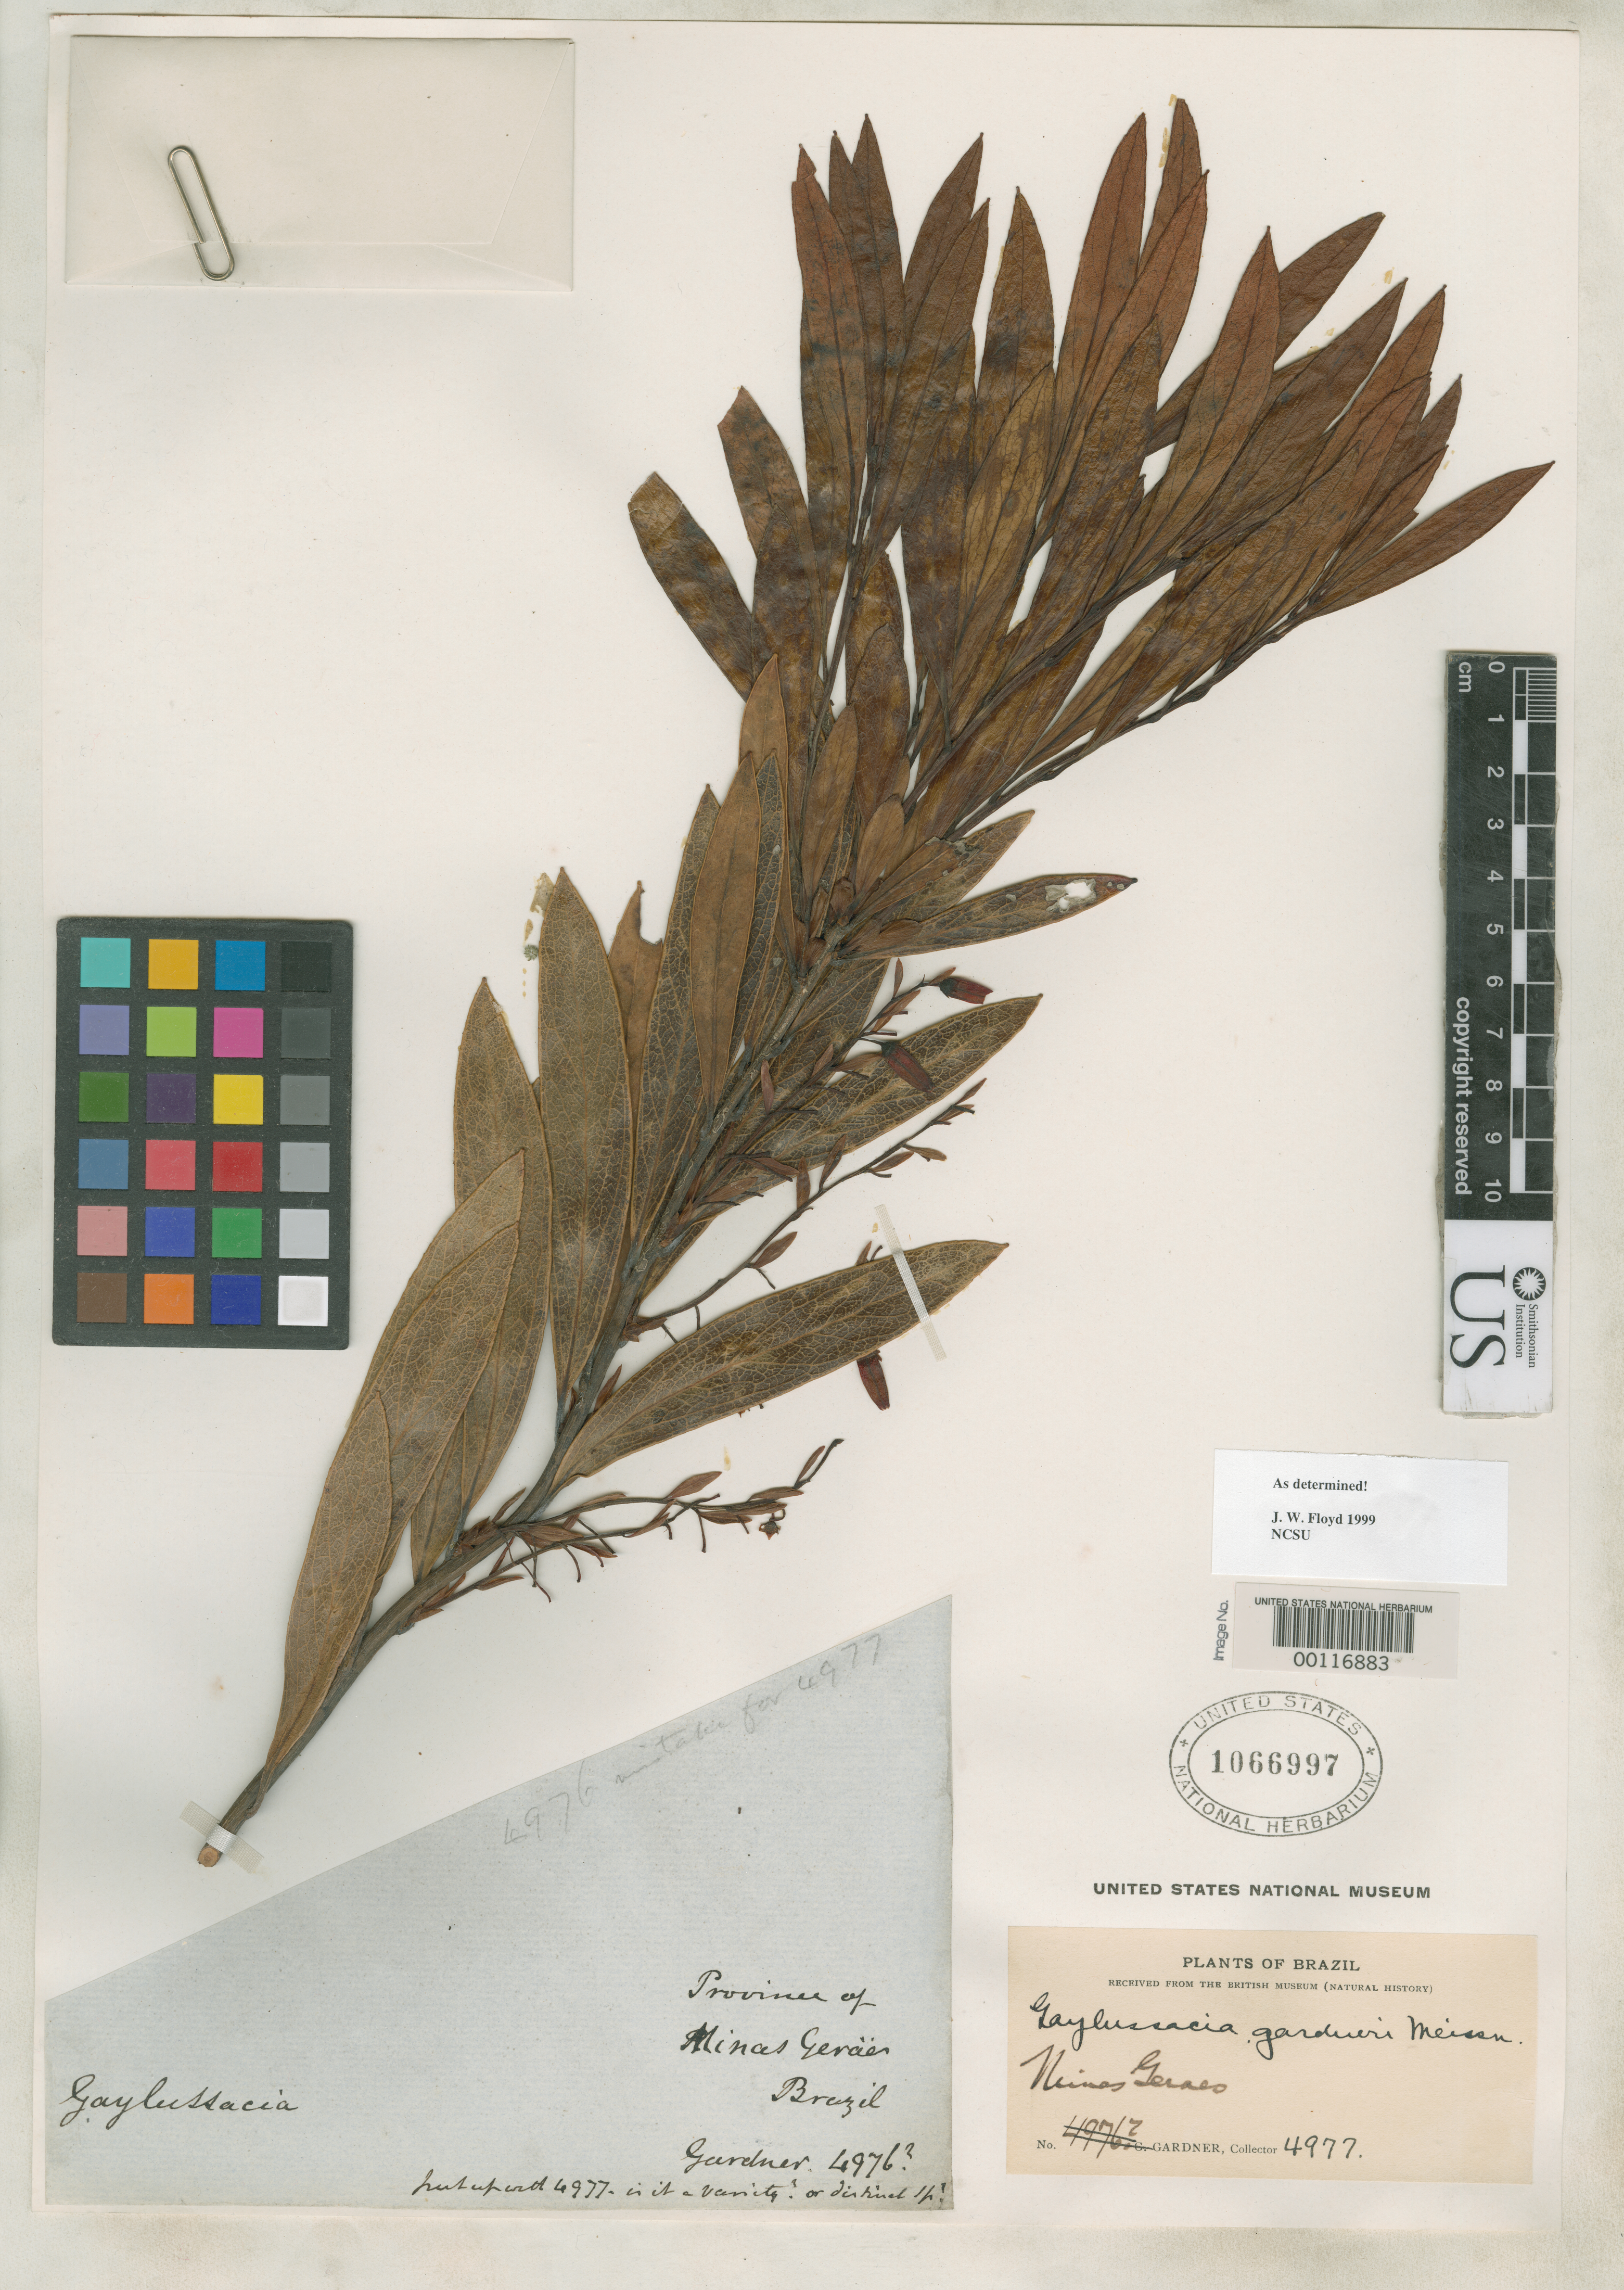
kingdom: Plantae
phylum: Tracheophyta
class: Magnoliopsida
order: Ericales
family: Ericaceae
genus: Gaylussacia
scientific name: Gaylussacia gardneri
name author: Meisn. in Mart.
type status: Isotype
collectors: G. Gardner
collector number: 4977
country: Brazil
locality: Minarum Prov.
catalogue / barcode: US 1066997